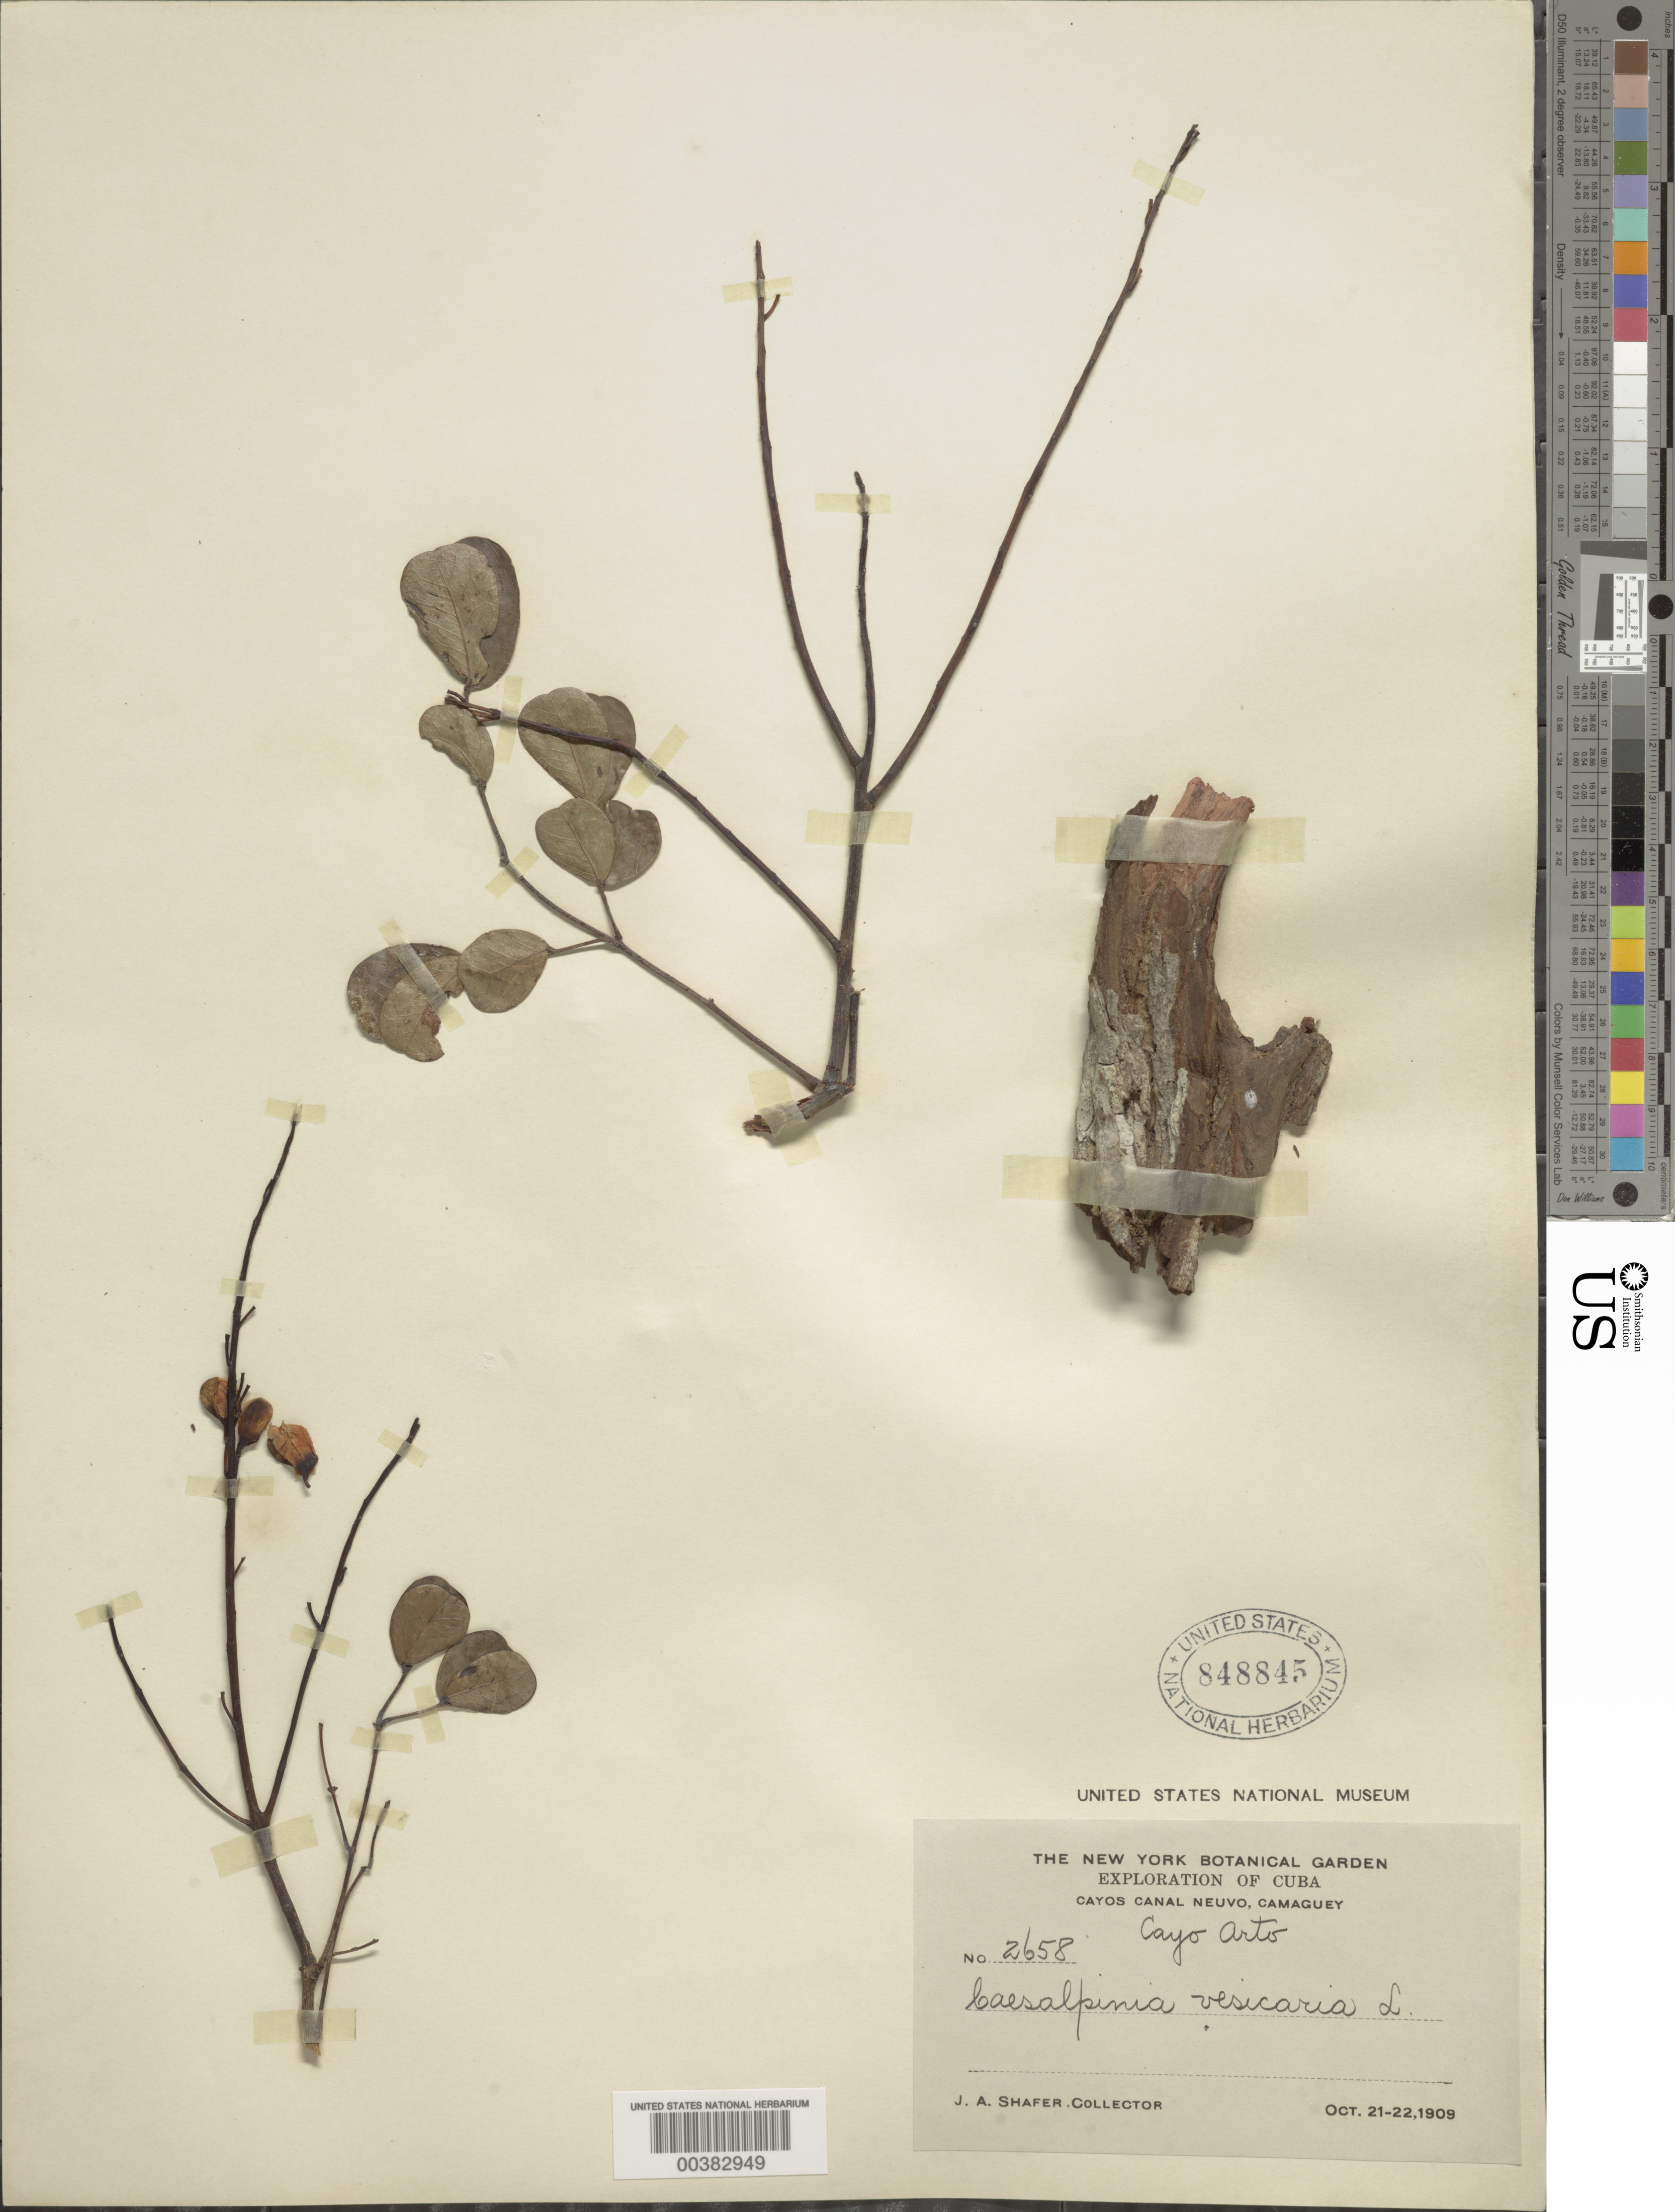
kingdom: Plantae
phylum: Tracheophyta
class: Magnoliopsida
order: Fabales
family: Fabaceae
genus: Tara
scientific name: Tara vesicaria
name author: (L.) Molinari et al.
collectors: J. A. Shafer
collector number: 2658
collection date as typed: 21 Oct 1909 and 22 Oct 1909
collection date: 1909-10-21,1909-10-22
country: Cuba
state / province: Camagüey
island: Greater Antilles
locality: Cayos Canal Neuvo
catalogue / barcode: US 848845